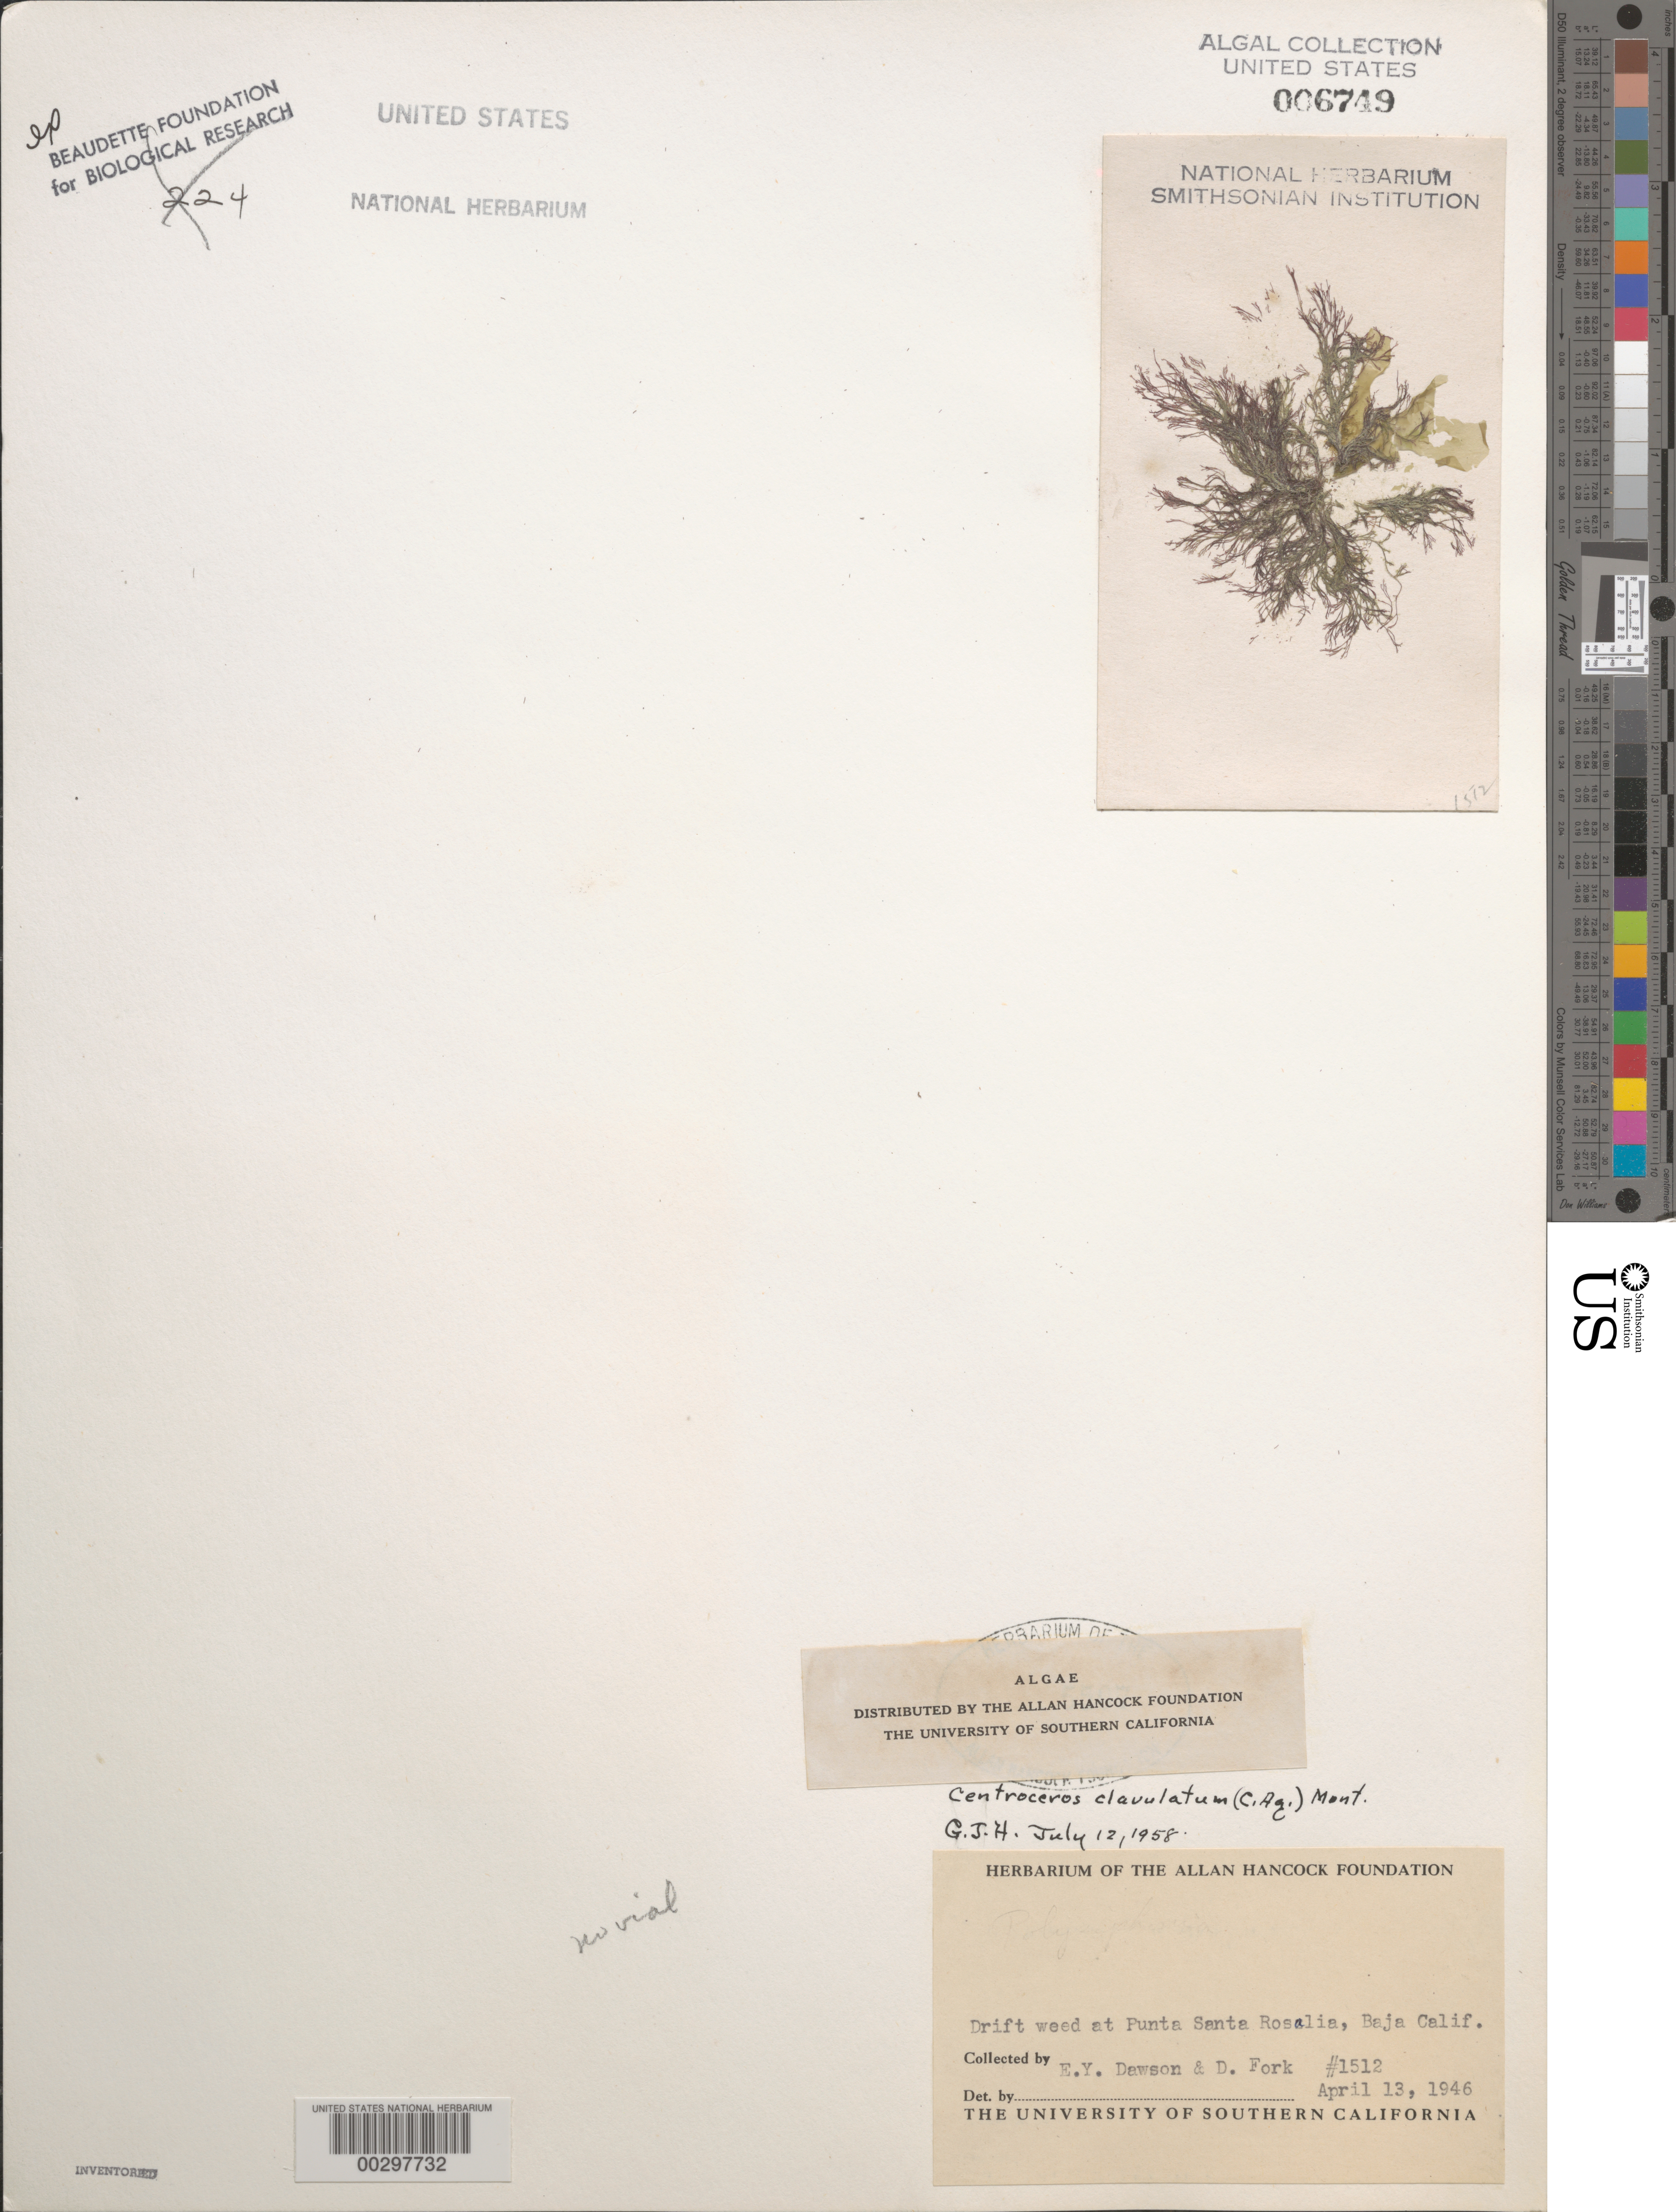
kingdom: Plantae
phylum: Rhodophyta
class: Florideophyceae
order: Ceramiales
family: Ceramiaceae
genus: Centroceras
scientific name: Centroceras clavulatum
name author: (C. Agardh) Mont.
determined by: Hollenberg, George J.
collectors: E. Y. Dawson & D. Fork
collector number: EYD 1512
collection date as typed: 13 Apr 1946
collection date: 1946-04-13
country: Mexico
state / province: Baja California Sur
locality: Punta Santa Rosalia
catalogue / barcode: US 6749